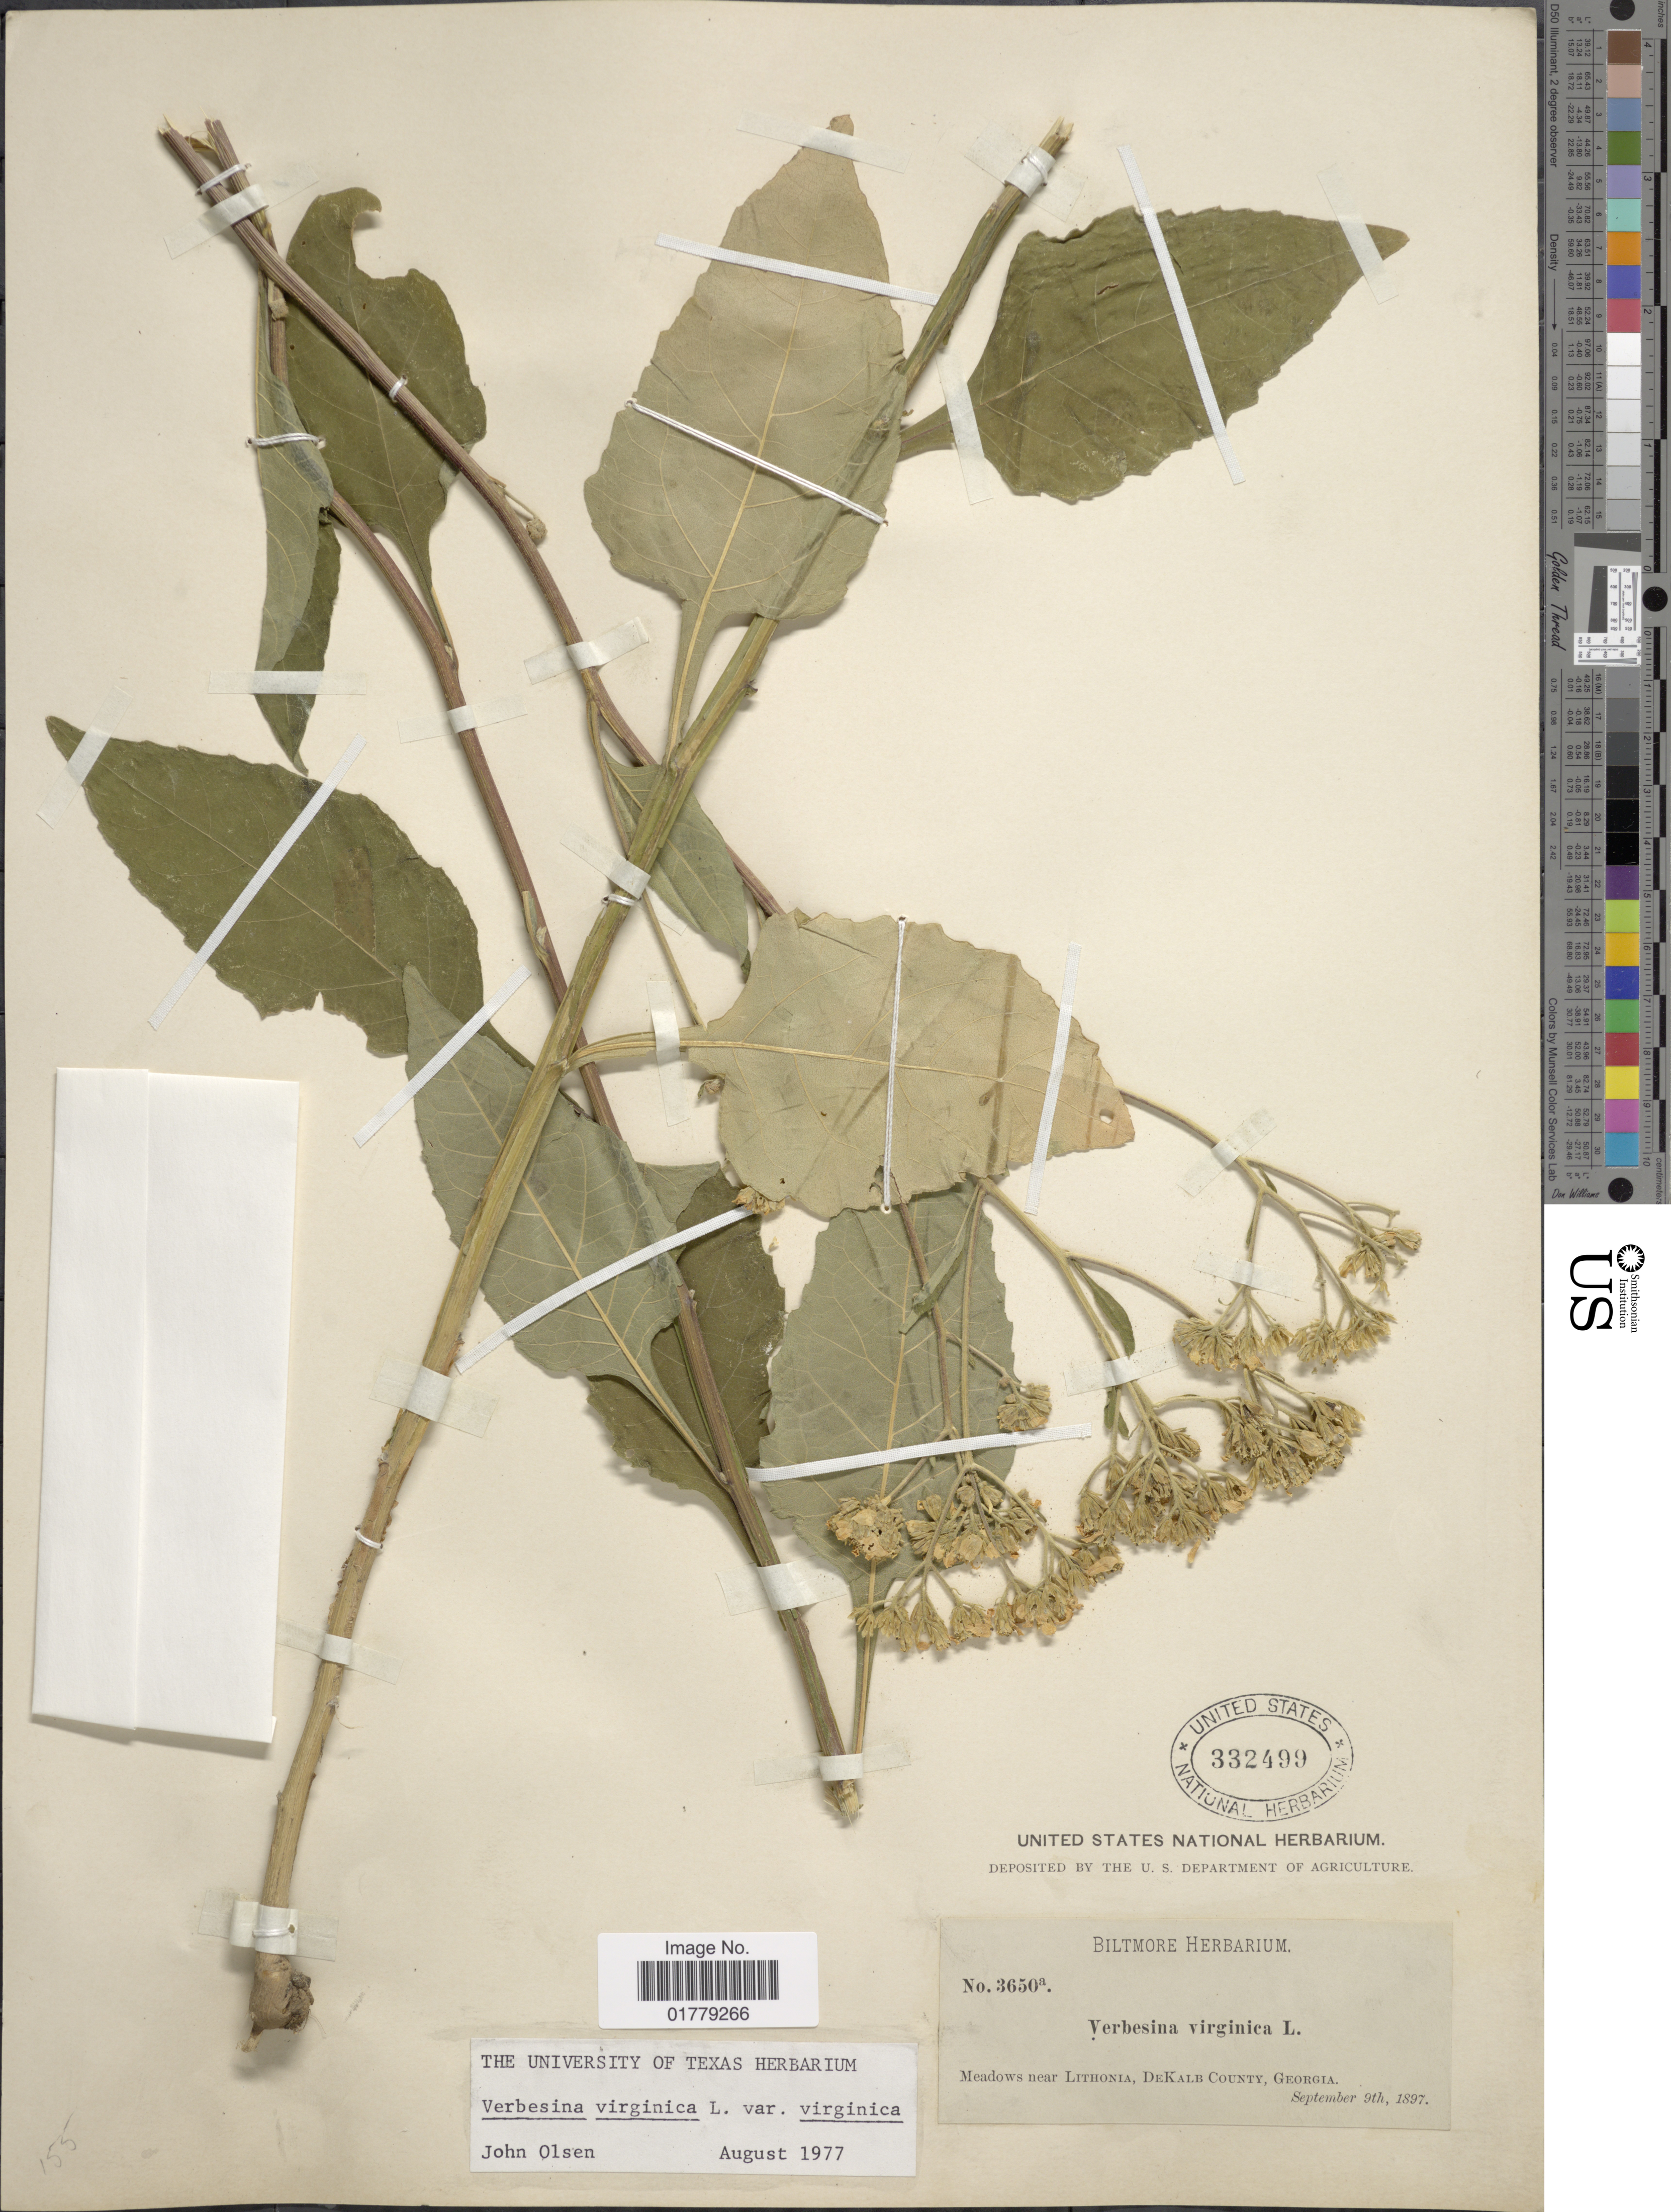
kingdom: Plantae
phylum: Tracheophyta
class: Magnoliopsida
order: Asterales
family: Asteraceae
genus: Verbesina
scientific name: Verbesina virginica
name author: L.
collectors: ex herb. Biltmore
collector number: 3650a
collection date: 1897-09-09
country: United States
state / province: Georgia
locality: Meadows near Lithonia, DeKalb County, Georgia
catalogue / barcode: US 332499